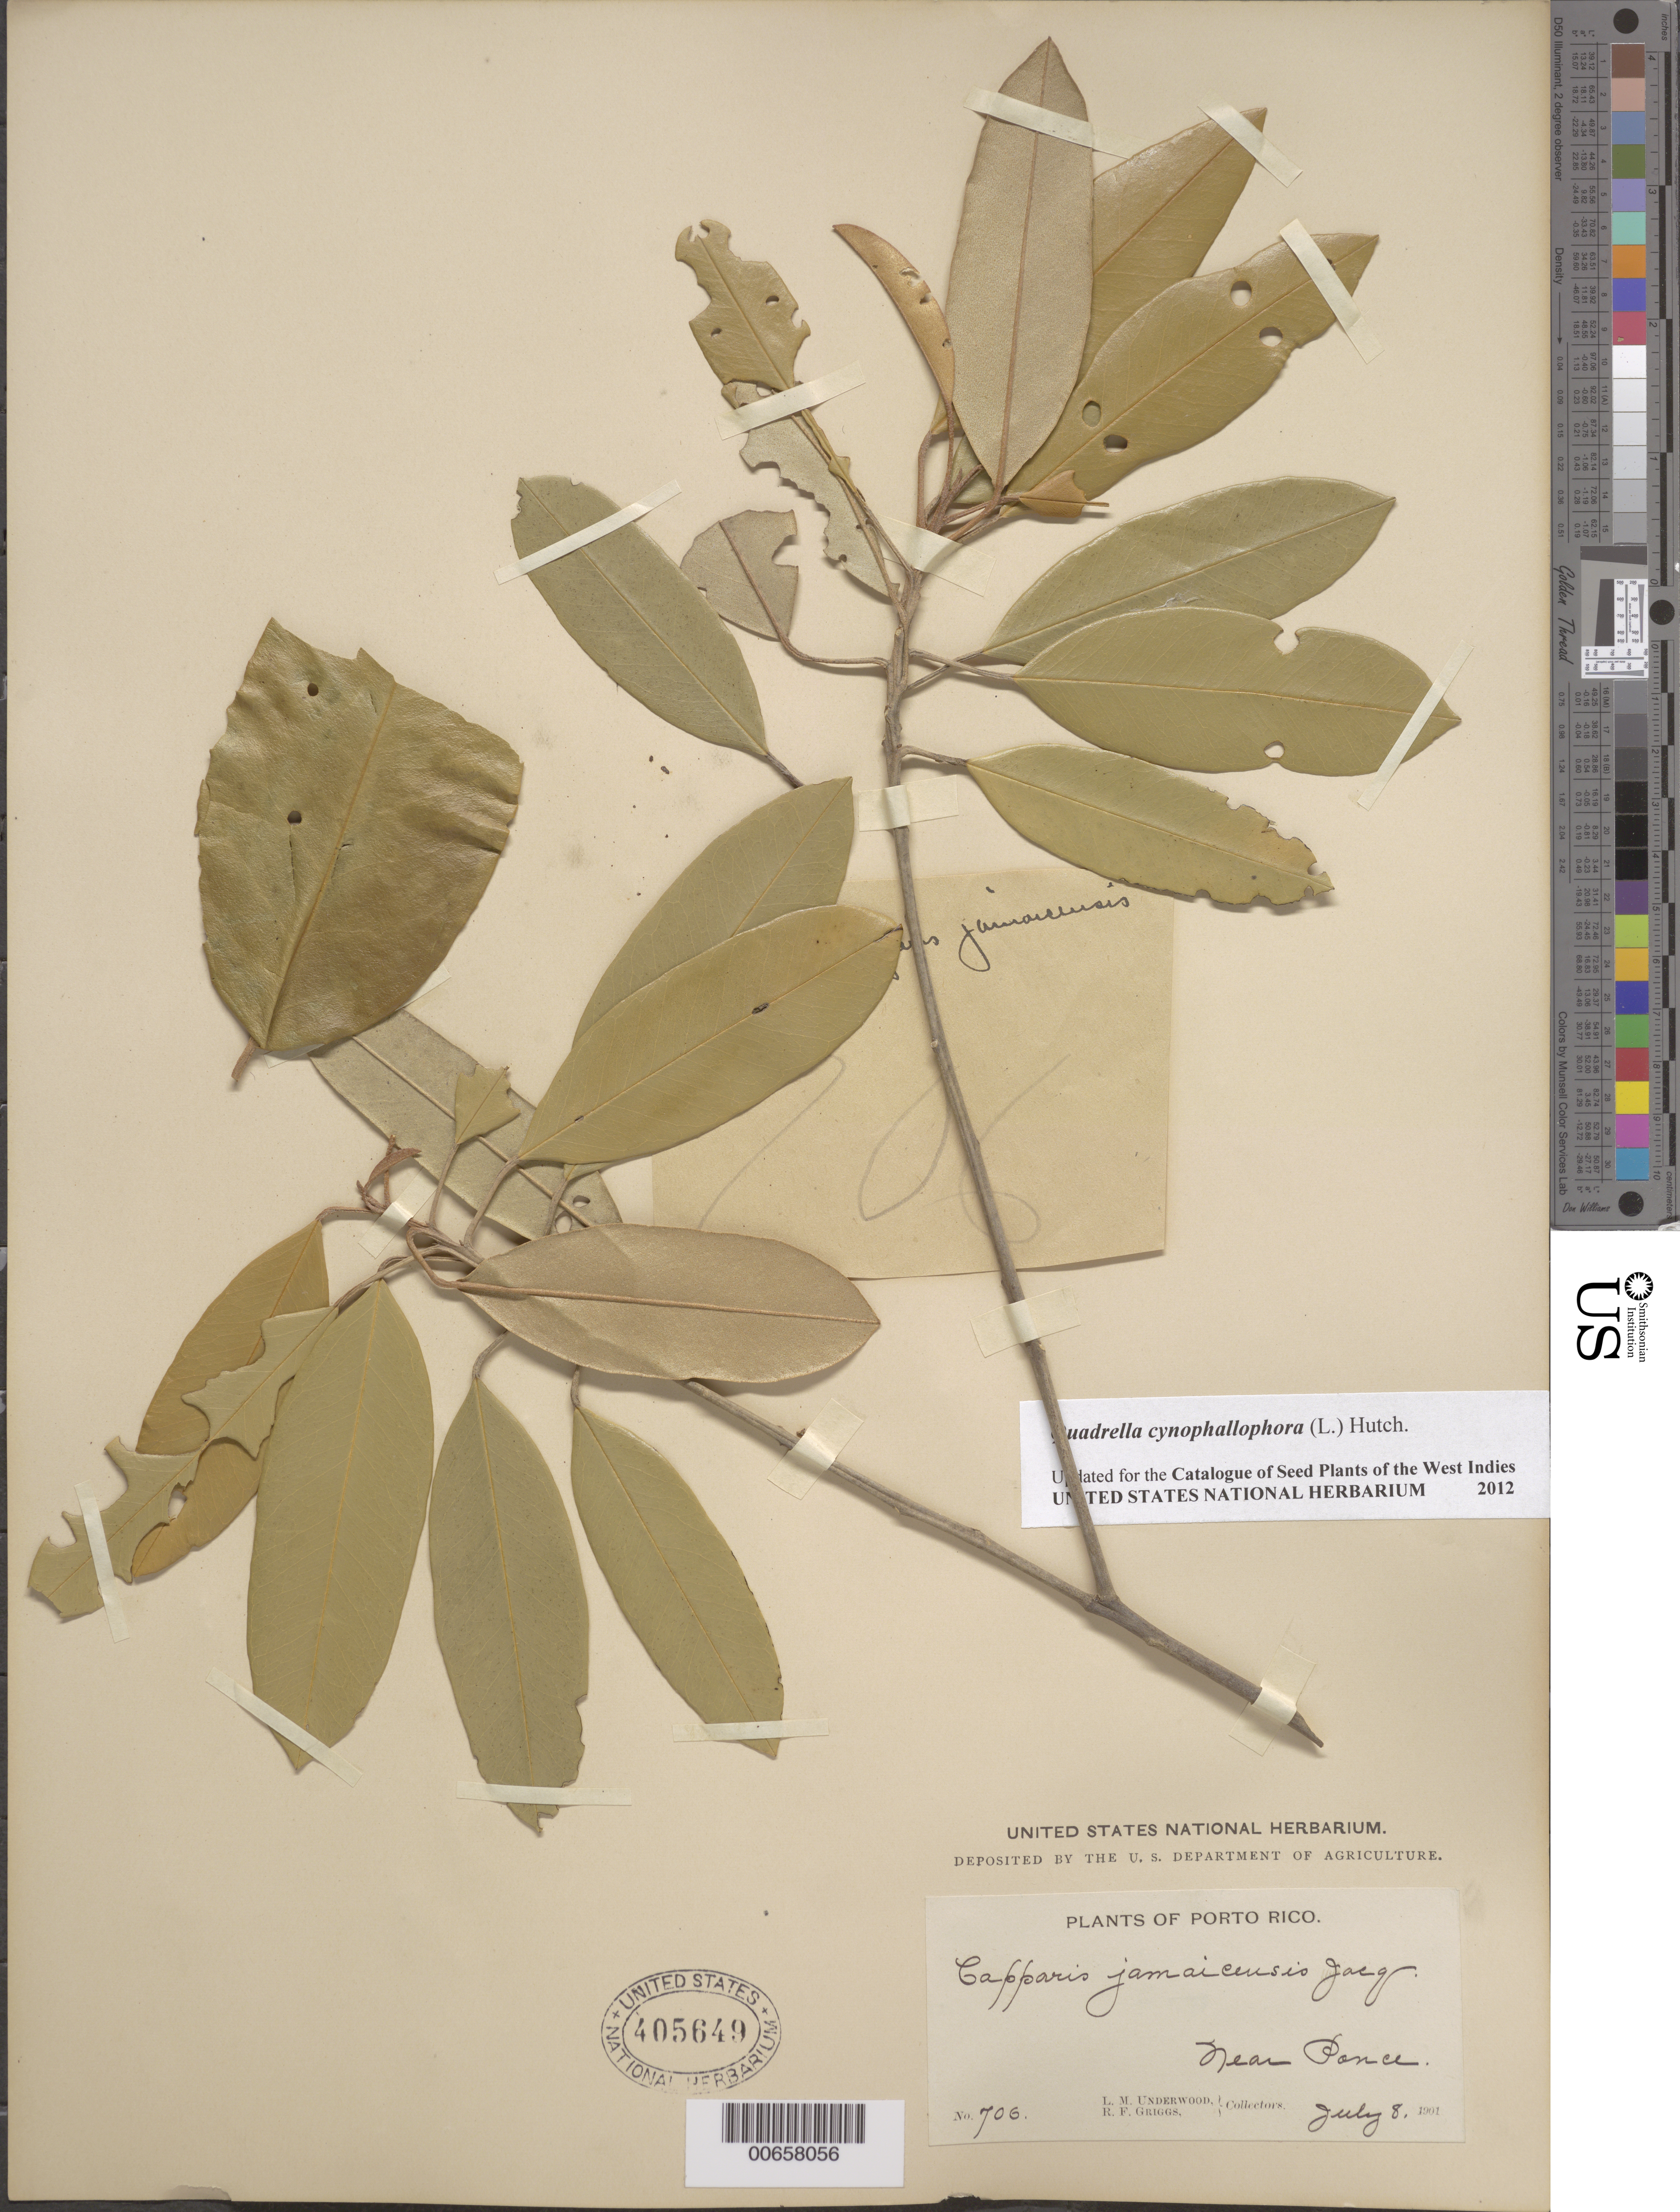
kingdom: Plantae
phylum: Tracheophyta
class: Magnoliopsida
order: Brassicales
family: Capparaceae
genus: Capparis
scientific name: Capparis jamaicensis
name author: Jacq.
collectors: L. M. Underwood & R. F. Griggs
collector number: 706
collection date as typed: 08 Jul 1901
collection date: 1901-07-08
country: Puerto Rico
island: Greater Antilles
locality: Ponce, near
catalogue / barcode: US 405649